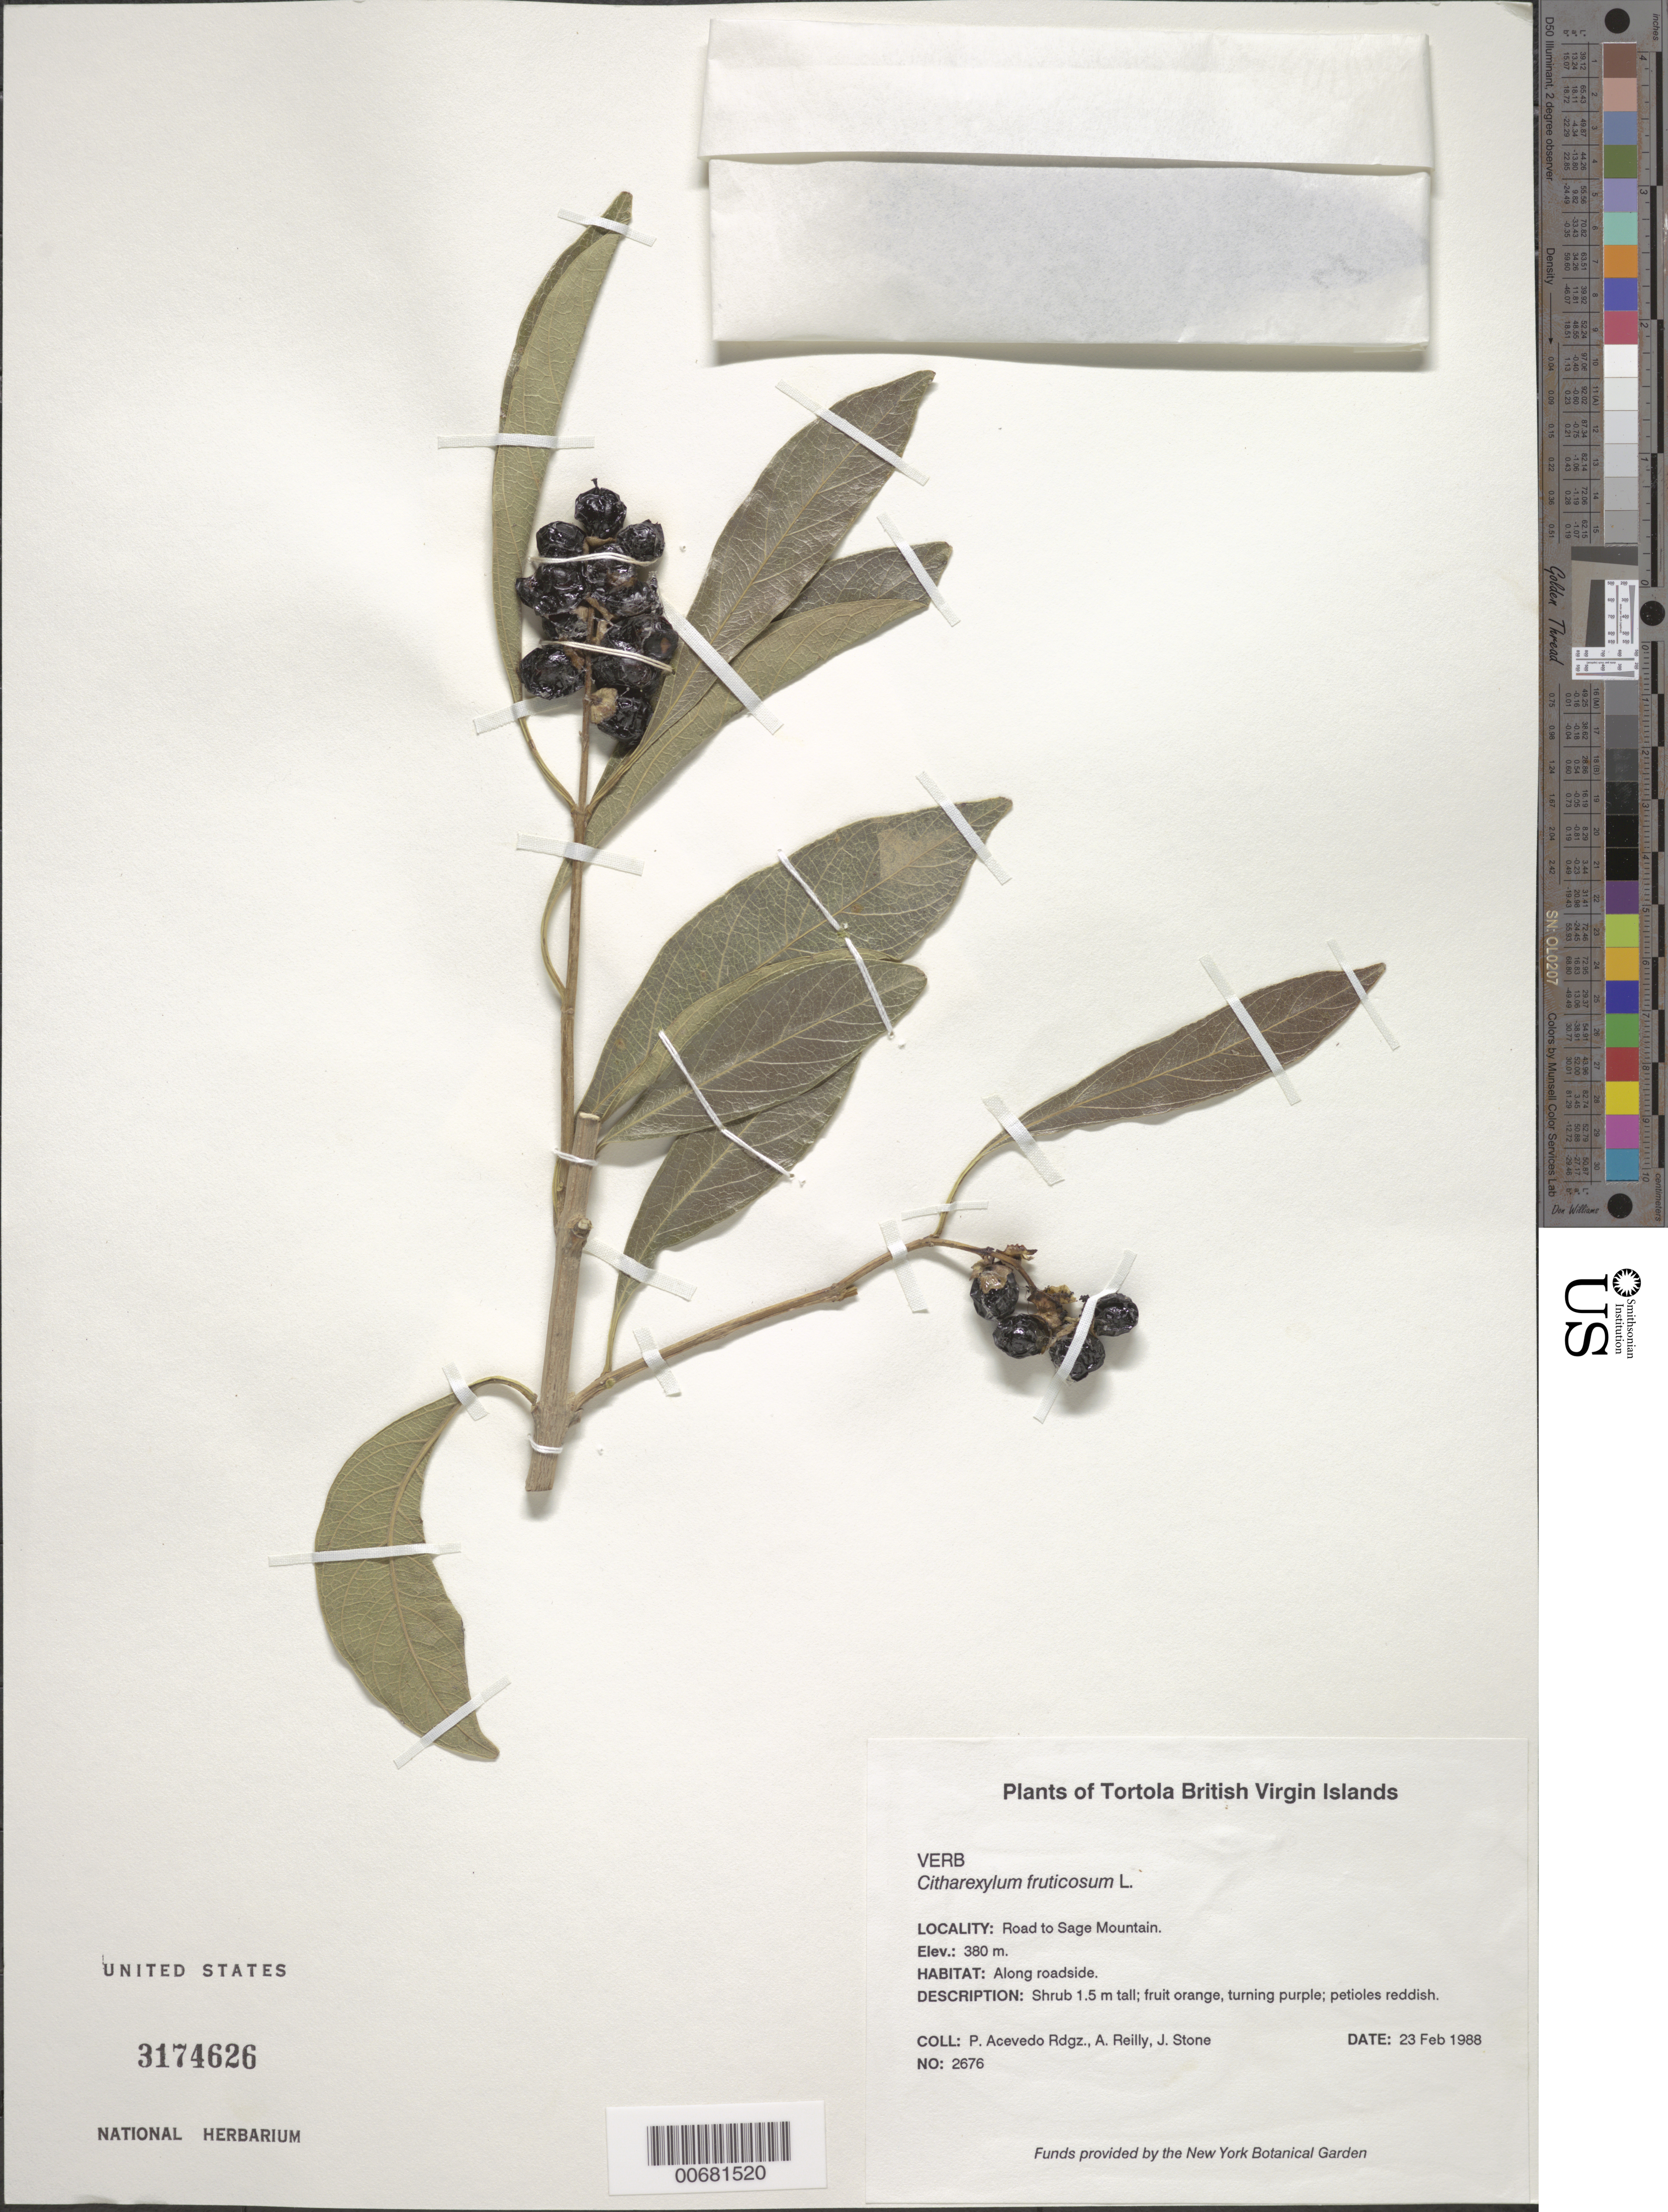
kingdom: Plantae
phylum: Tracheophyta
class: Magnoliopsida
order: Lamiales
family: Verbenaceae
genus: Citharexylum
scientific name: Citharexylum fruticosum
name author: L.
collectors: P. Acevedo-Rodr., A. Reilly & J. Stone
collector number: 2676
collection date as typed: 23 Feb 1988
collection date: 1988-02-23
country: British Virgin Islands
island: Tortola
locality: Road to Sage Mountain, Tortola, BVI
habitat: Open, disturbed, windswept ridgeline.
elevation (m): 380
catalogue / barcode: US 3174626